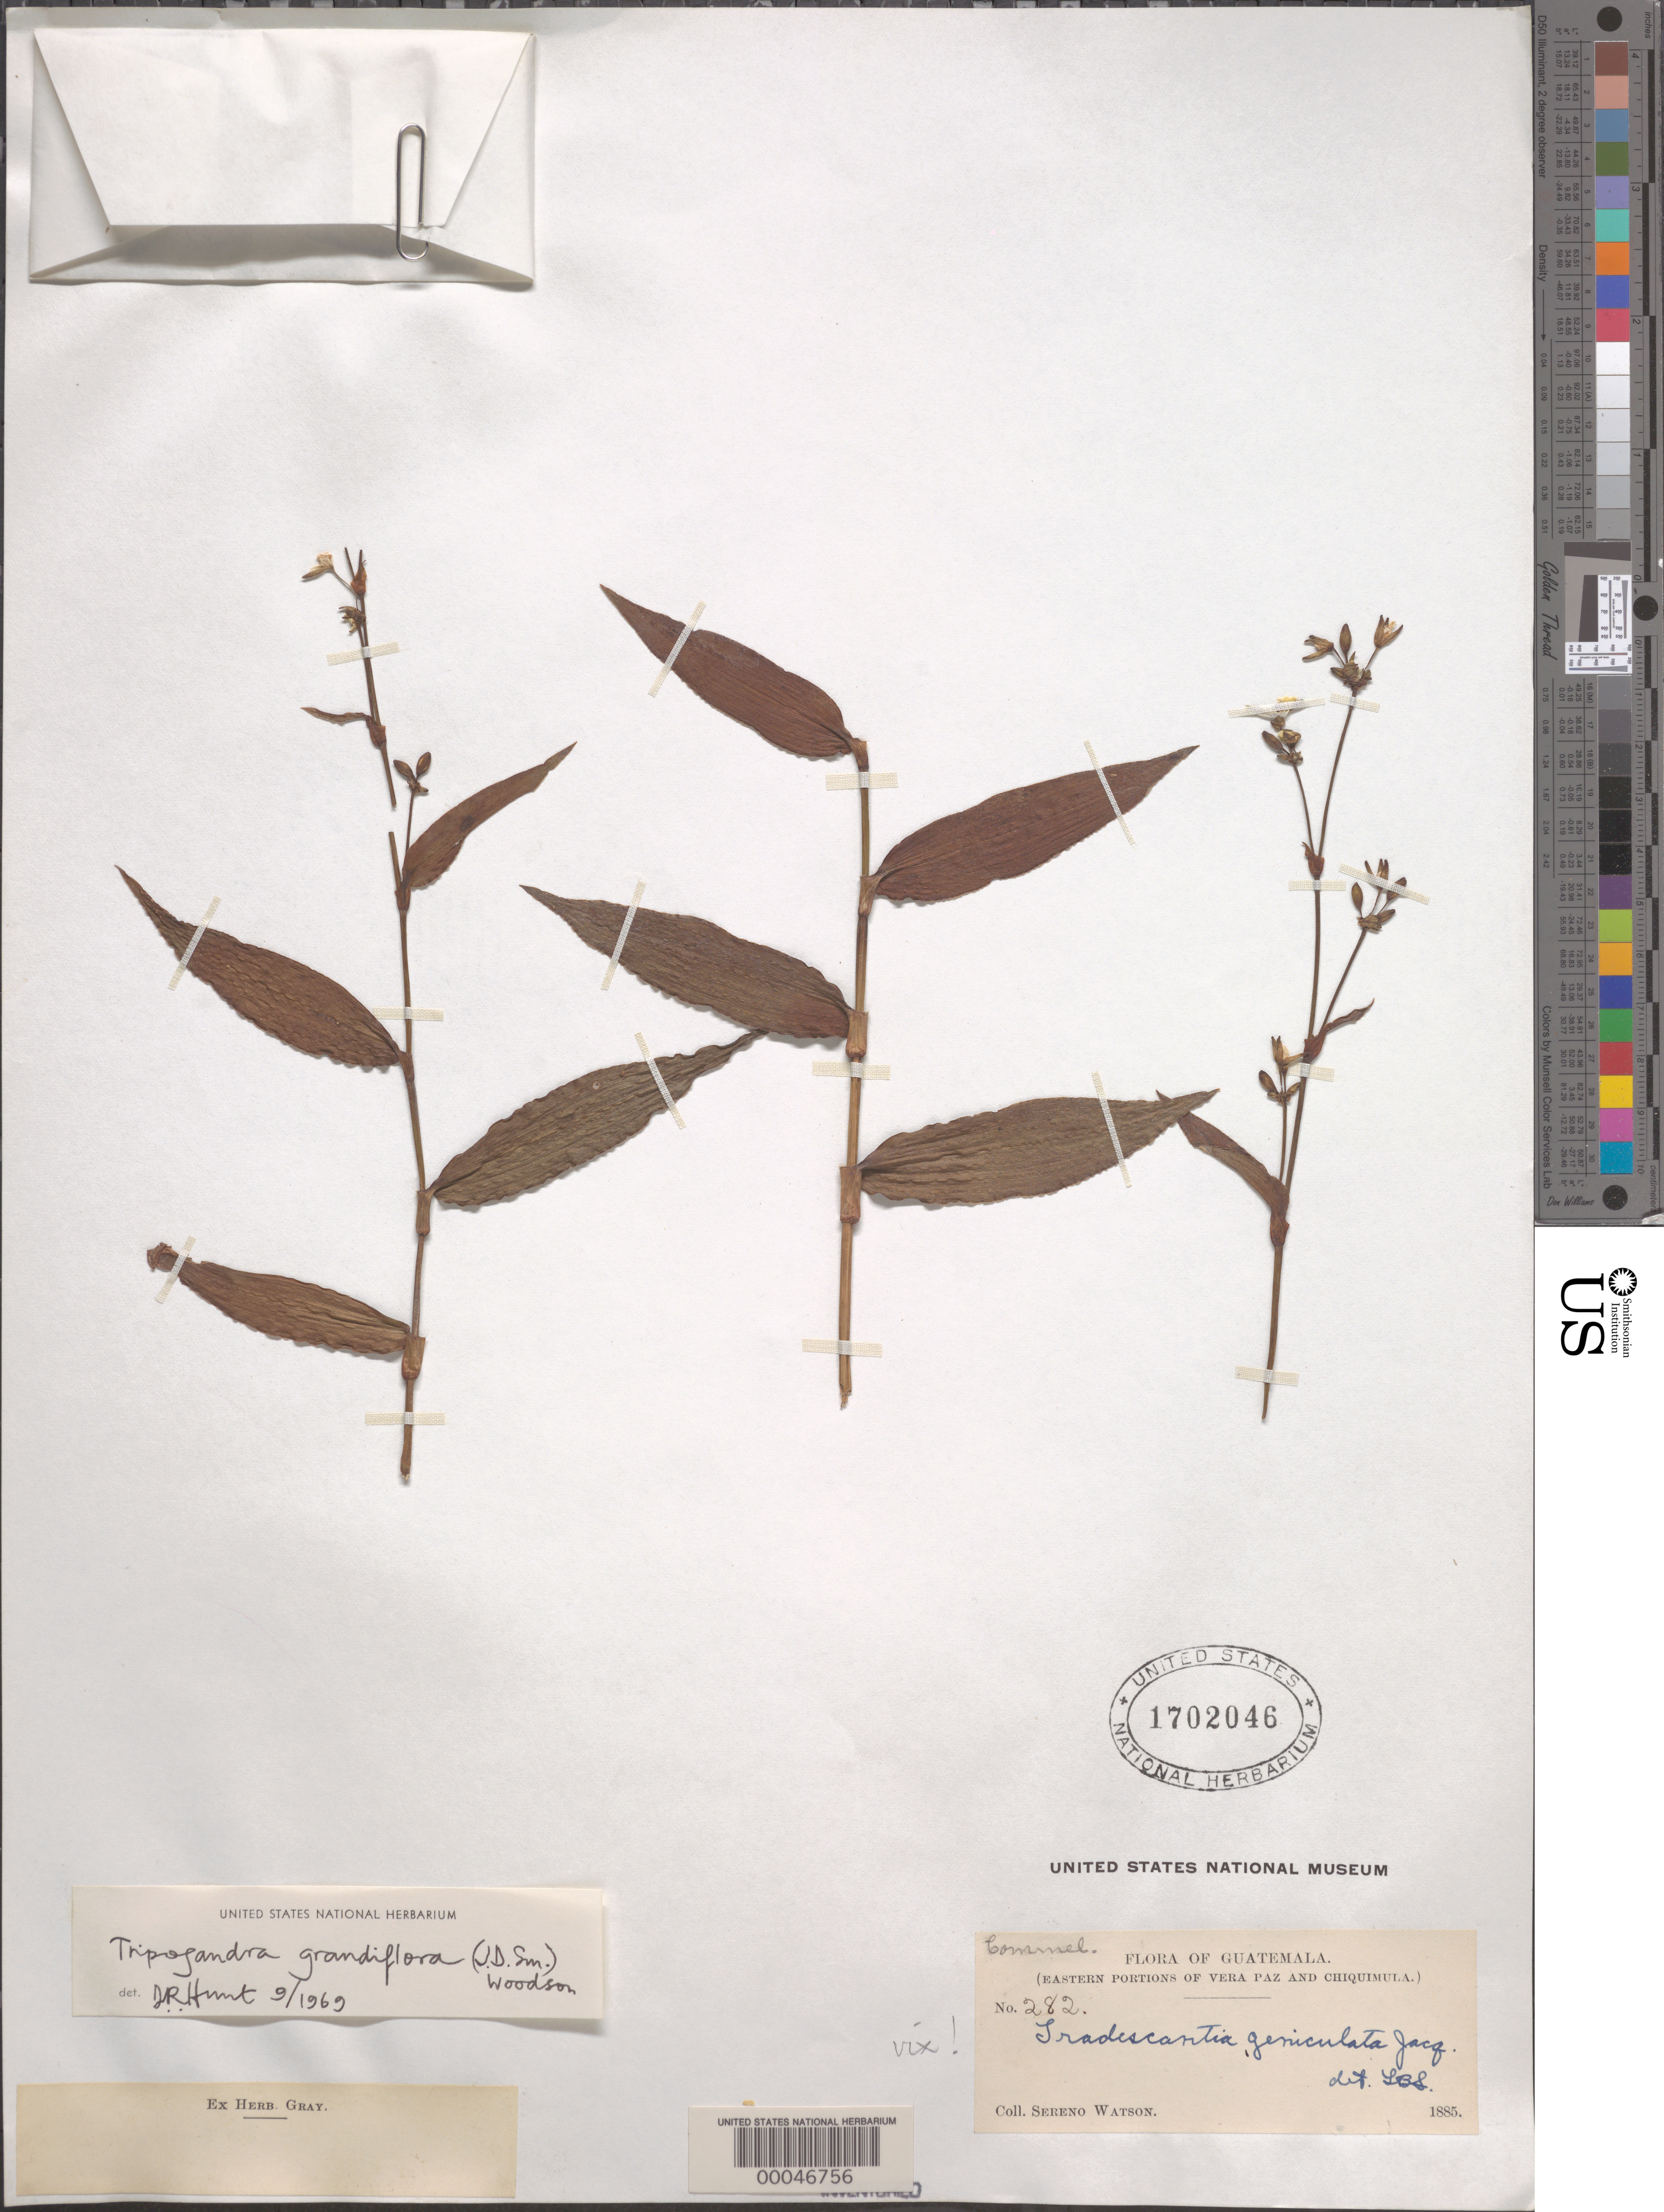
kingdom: Plantae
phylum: Tracheophyta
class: Liliopsida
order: Commelinales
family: Commelinaceae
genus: Tripogandra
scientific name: Tripogandra grandiflora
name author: (Donn. Sm.) Woodson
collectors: S. Watson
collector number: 282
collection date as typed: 1885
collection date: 1885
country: Guatemala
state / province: Alta Verapaz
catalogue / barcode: US 1702046